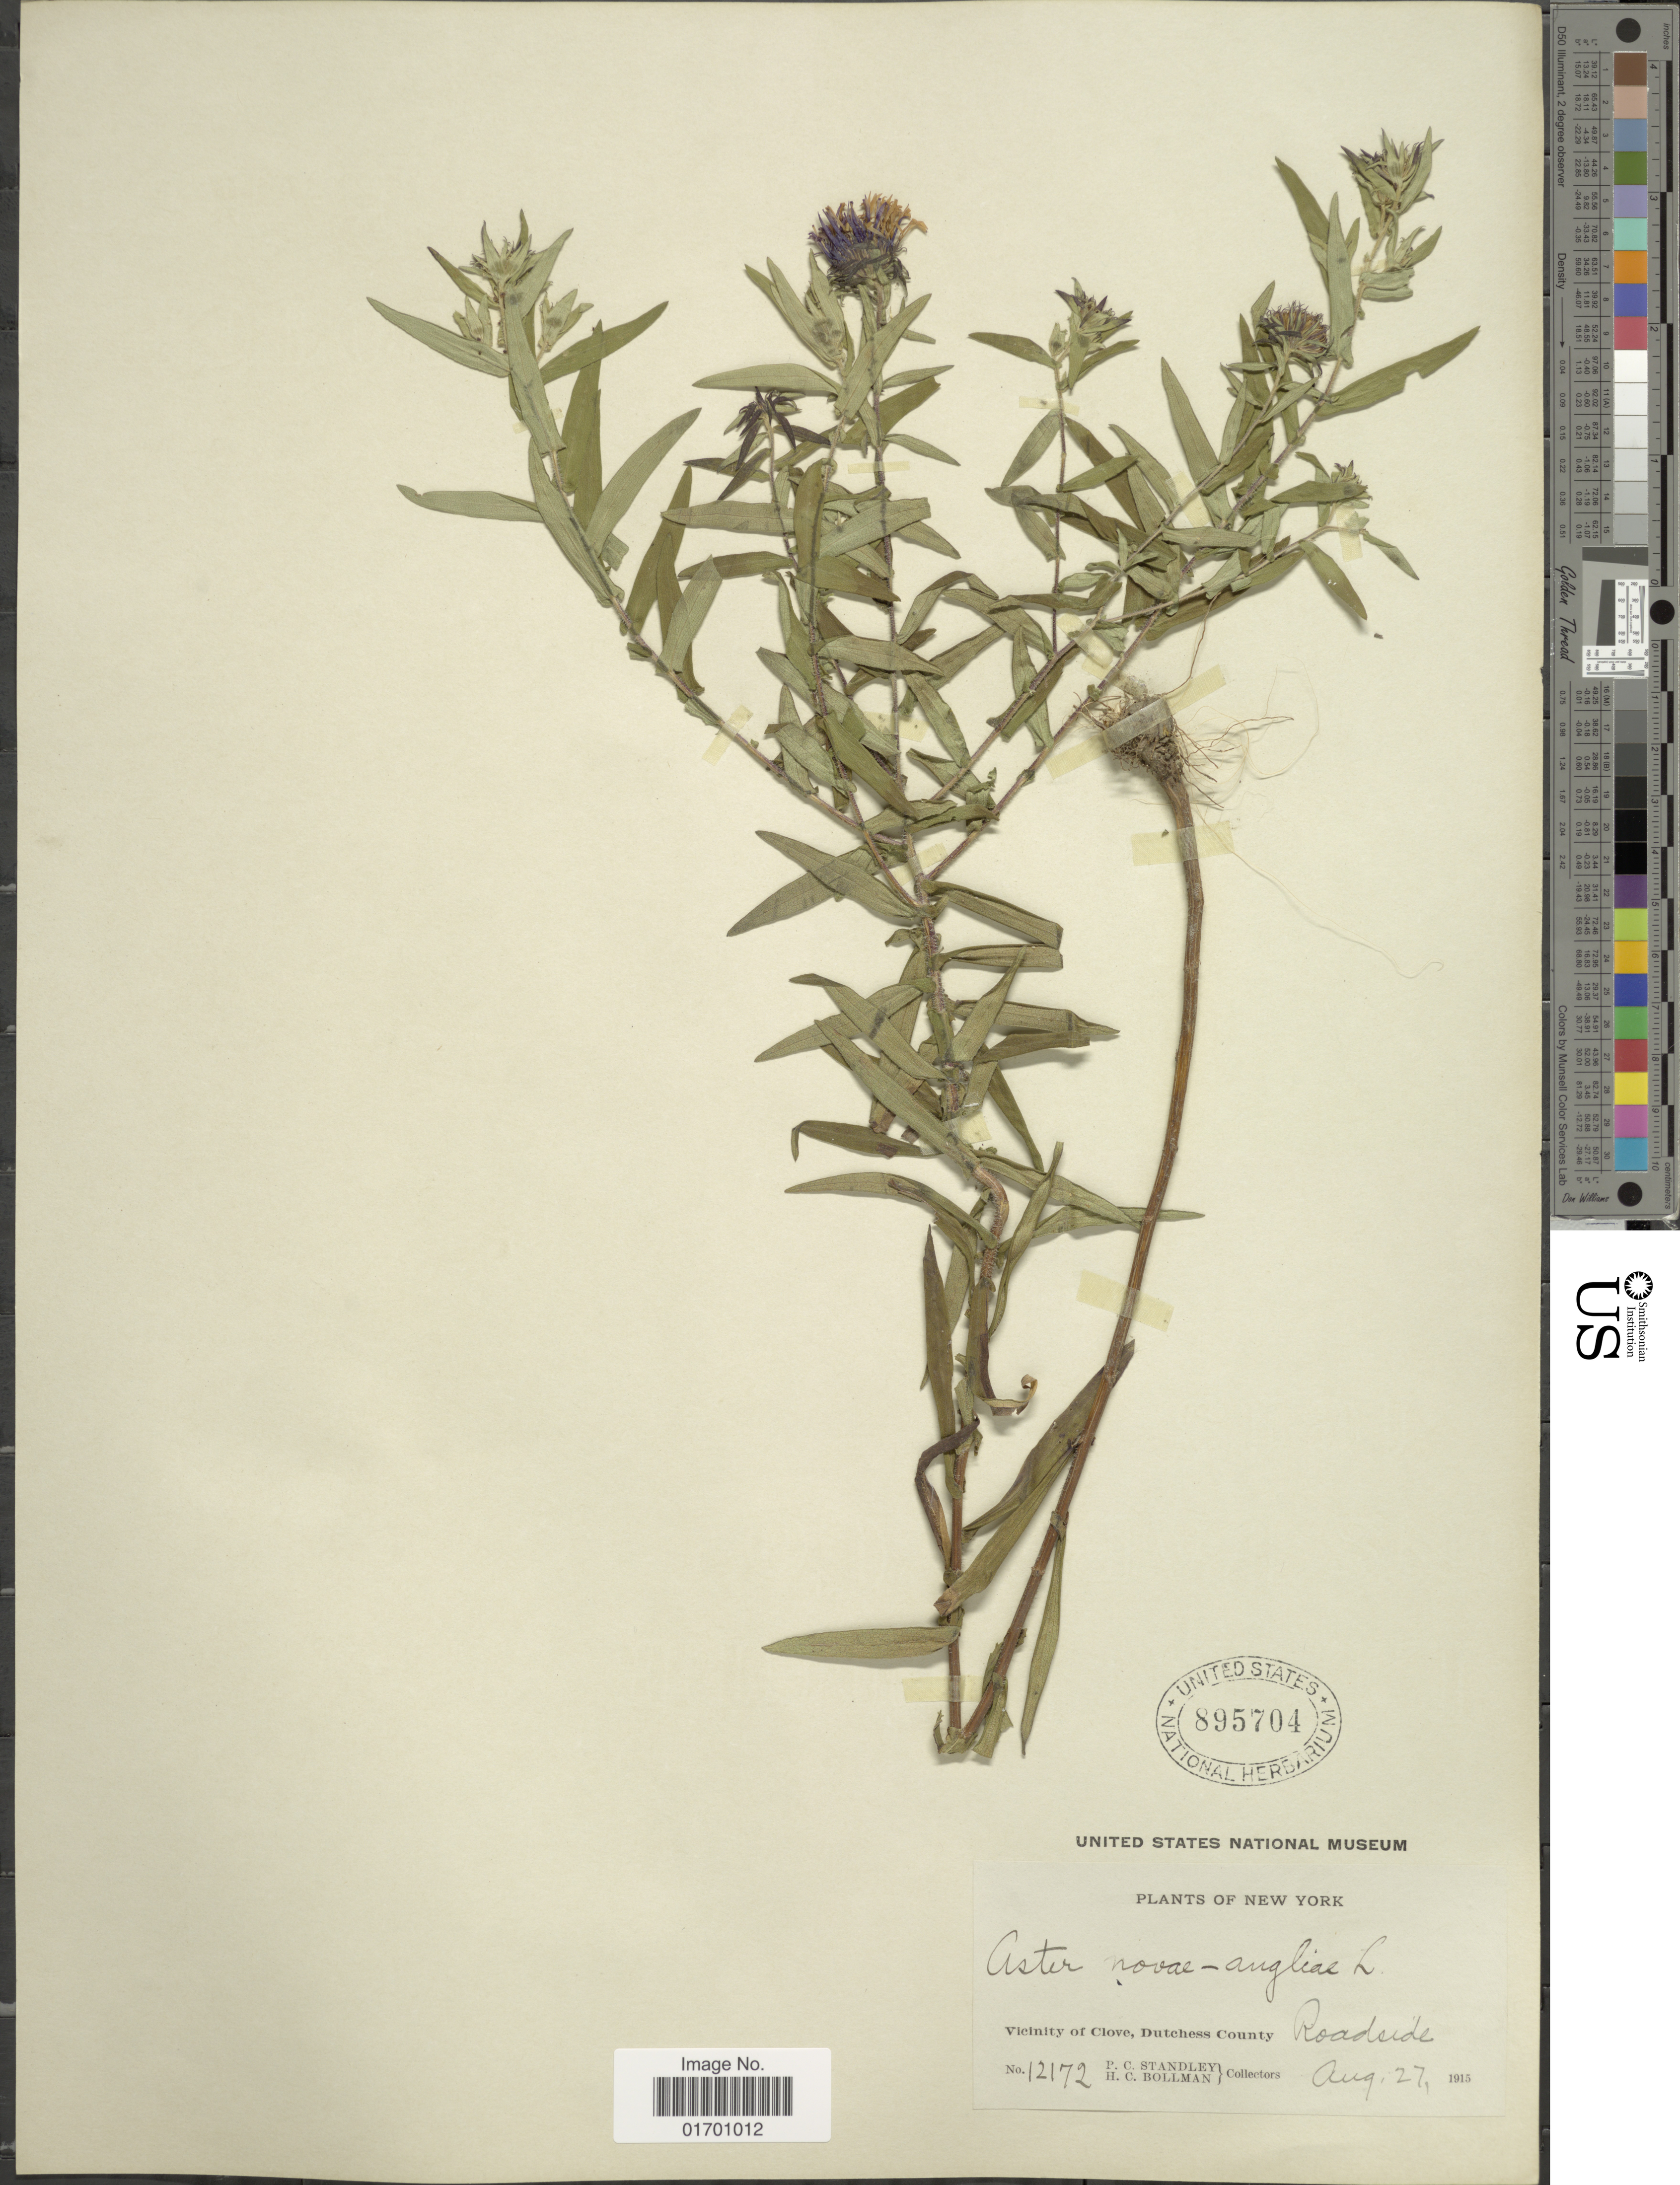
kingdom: Plantae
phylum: Tracheophyta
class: Magnoliopsida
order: Asterales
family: Asteraceae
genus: Symphyotrichum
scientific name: Symphyotrichum novae-angliae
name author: (L.) G.L. Nesom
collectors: P. C. Standley & H. C. Bollman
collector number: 12172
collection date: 1915-08-27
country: United States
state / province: New York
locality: Vicinity of Clove, Dutchess County roadside.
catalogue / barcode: US 895704